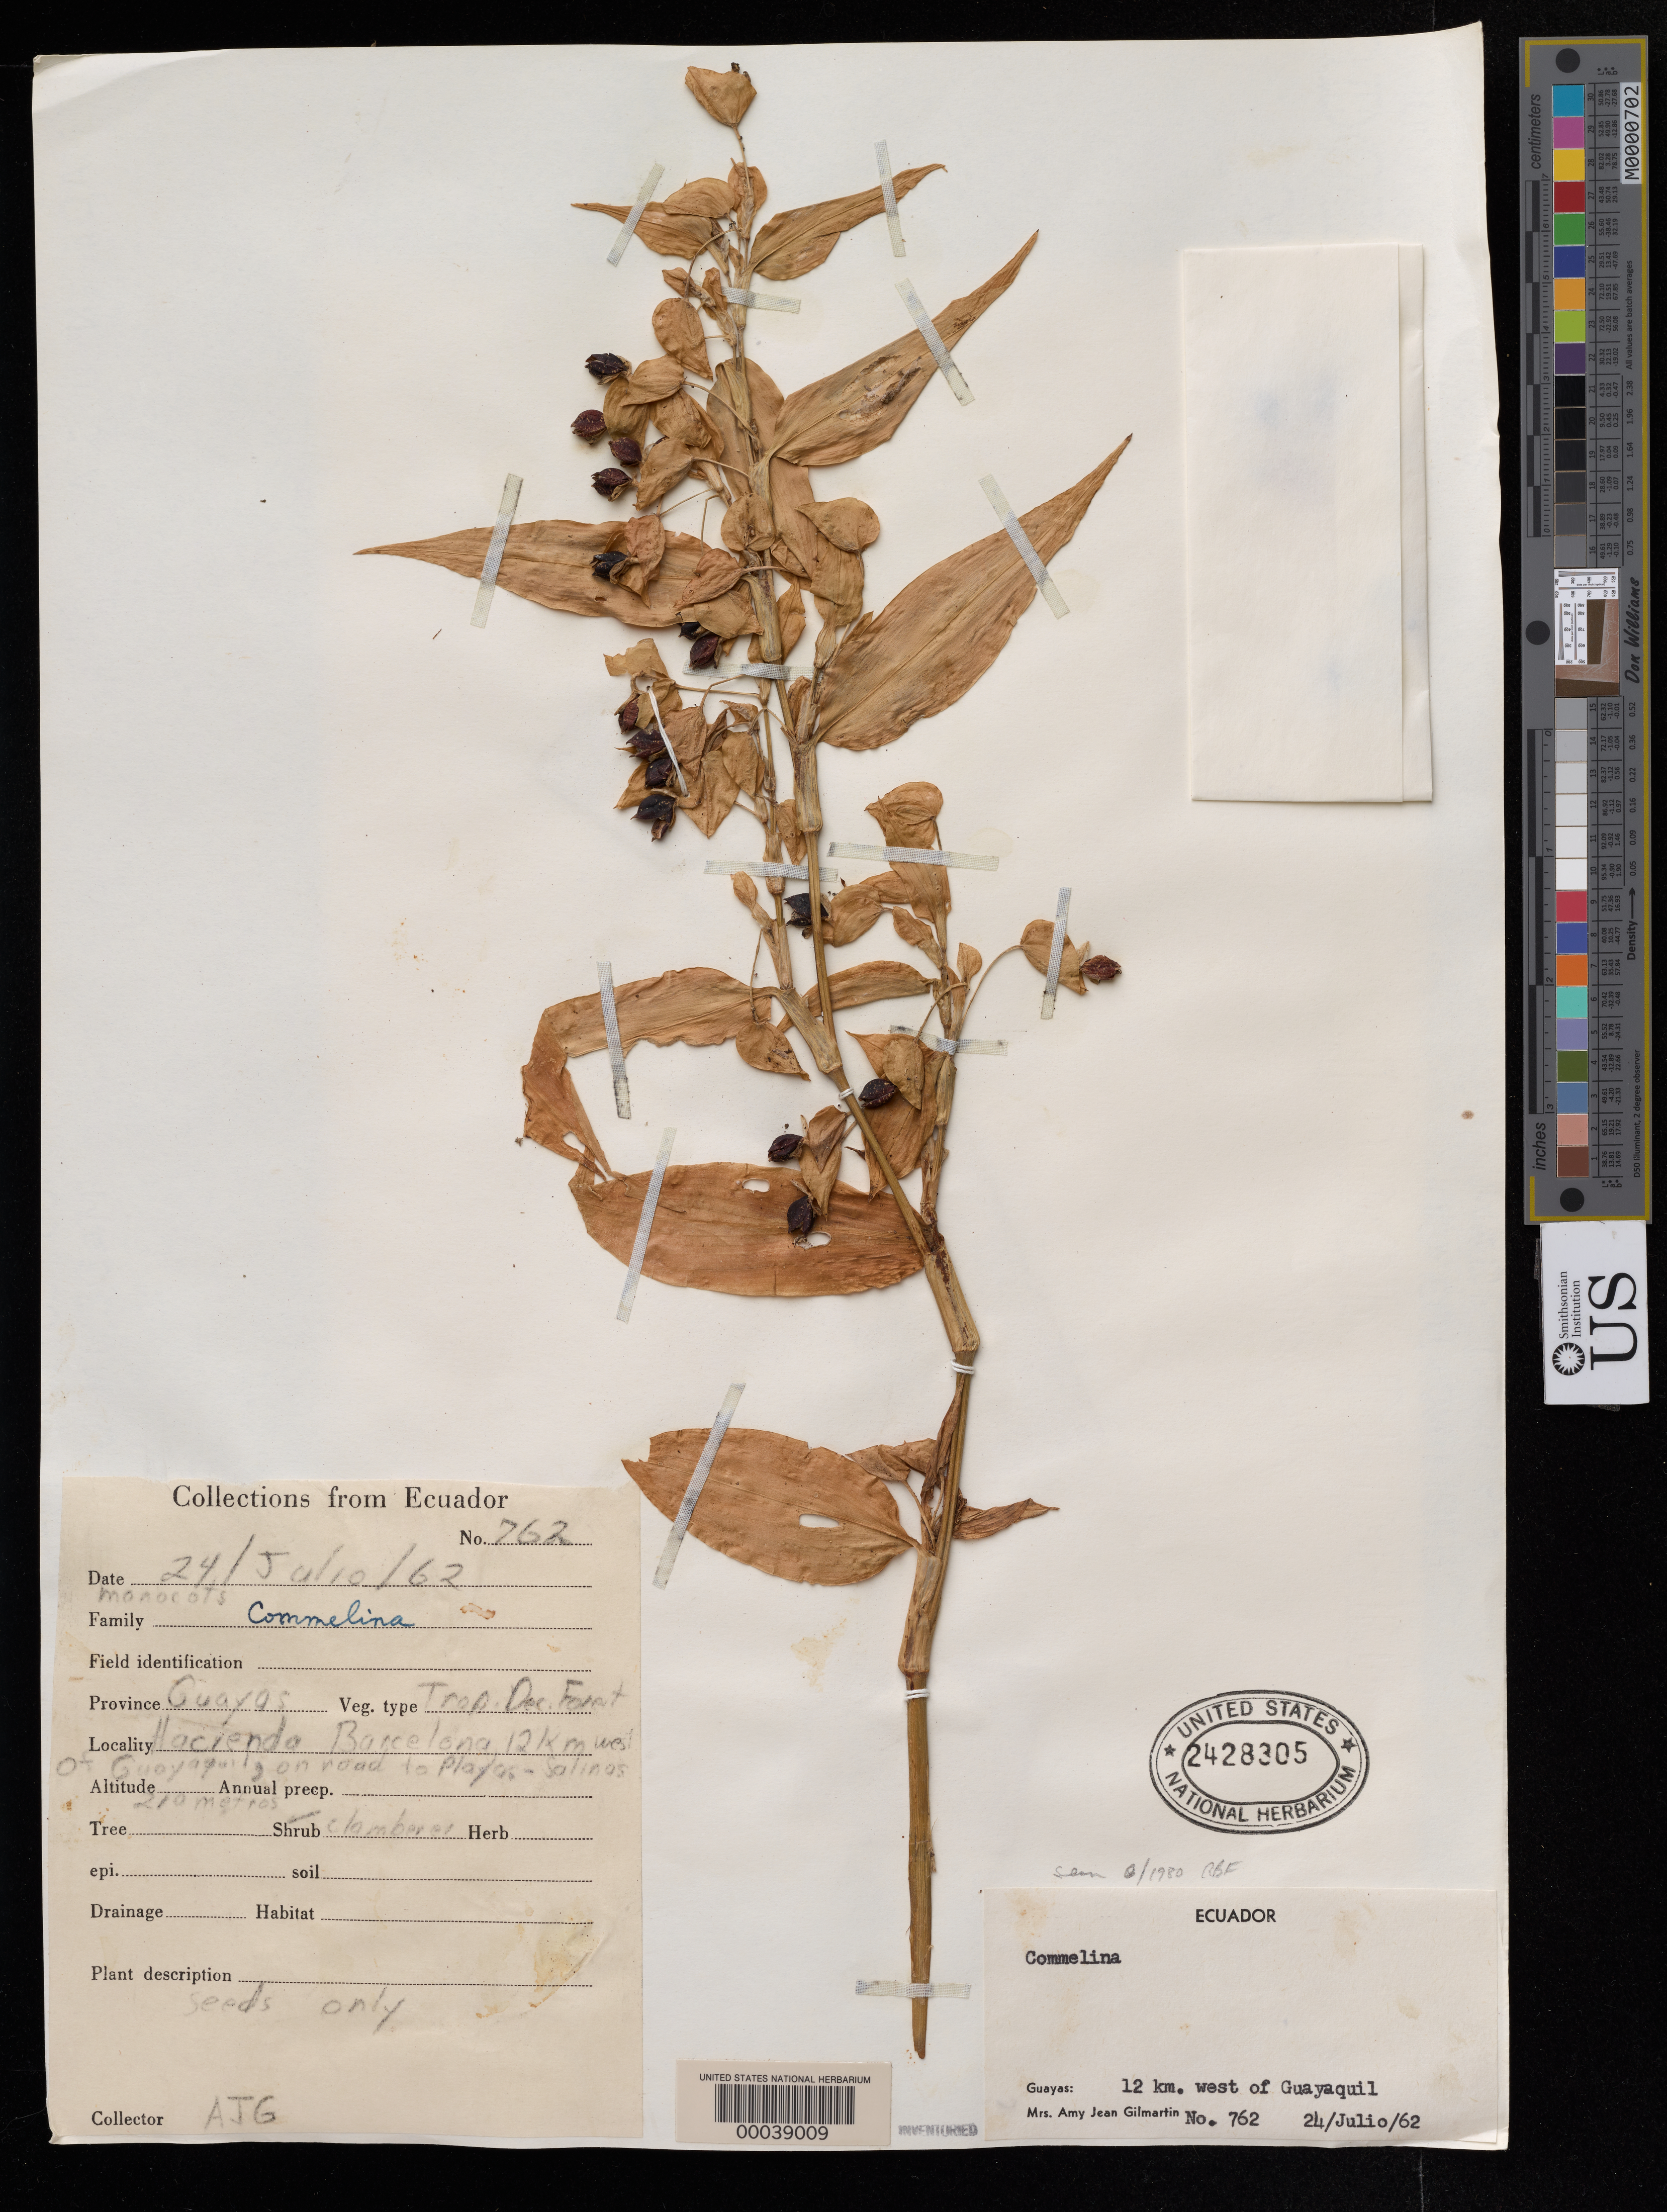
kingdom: Plantae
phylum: Tracheophyta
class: Liliopsida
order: Commelinales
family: Commelinaceae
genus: Commelina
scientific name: Commelina sp.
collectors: A. J. Gilmartin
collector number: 762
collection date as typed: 24 Jul 1962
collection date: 1962-07-24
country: Ecuador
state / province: Guayas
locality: W of Guayaquil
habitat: Tropical decidudus forest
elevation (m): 210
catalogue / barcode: US 2428305